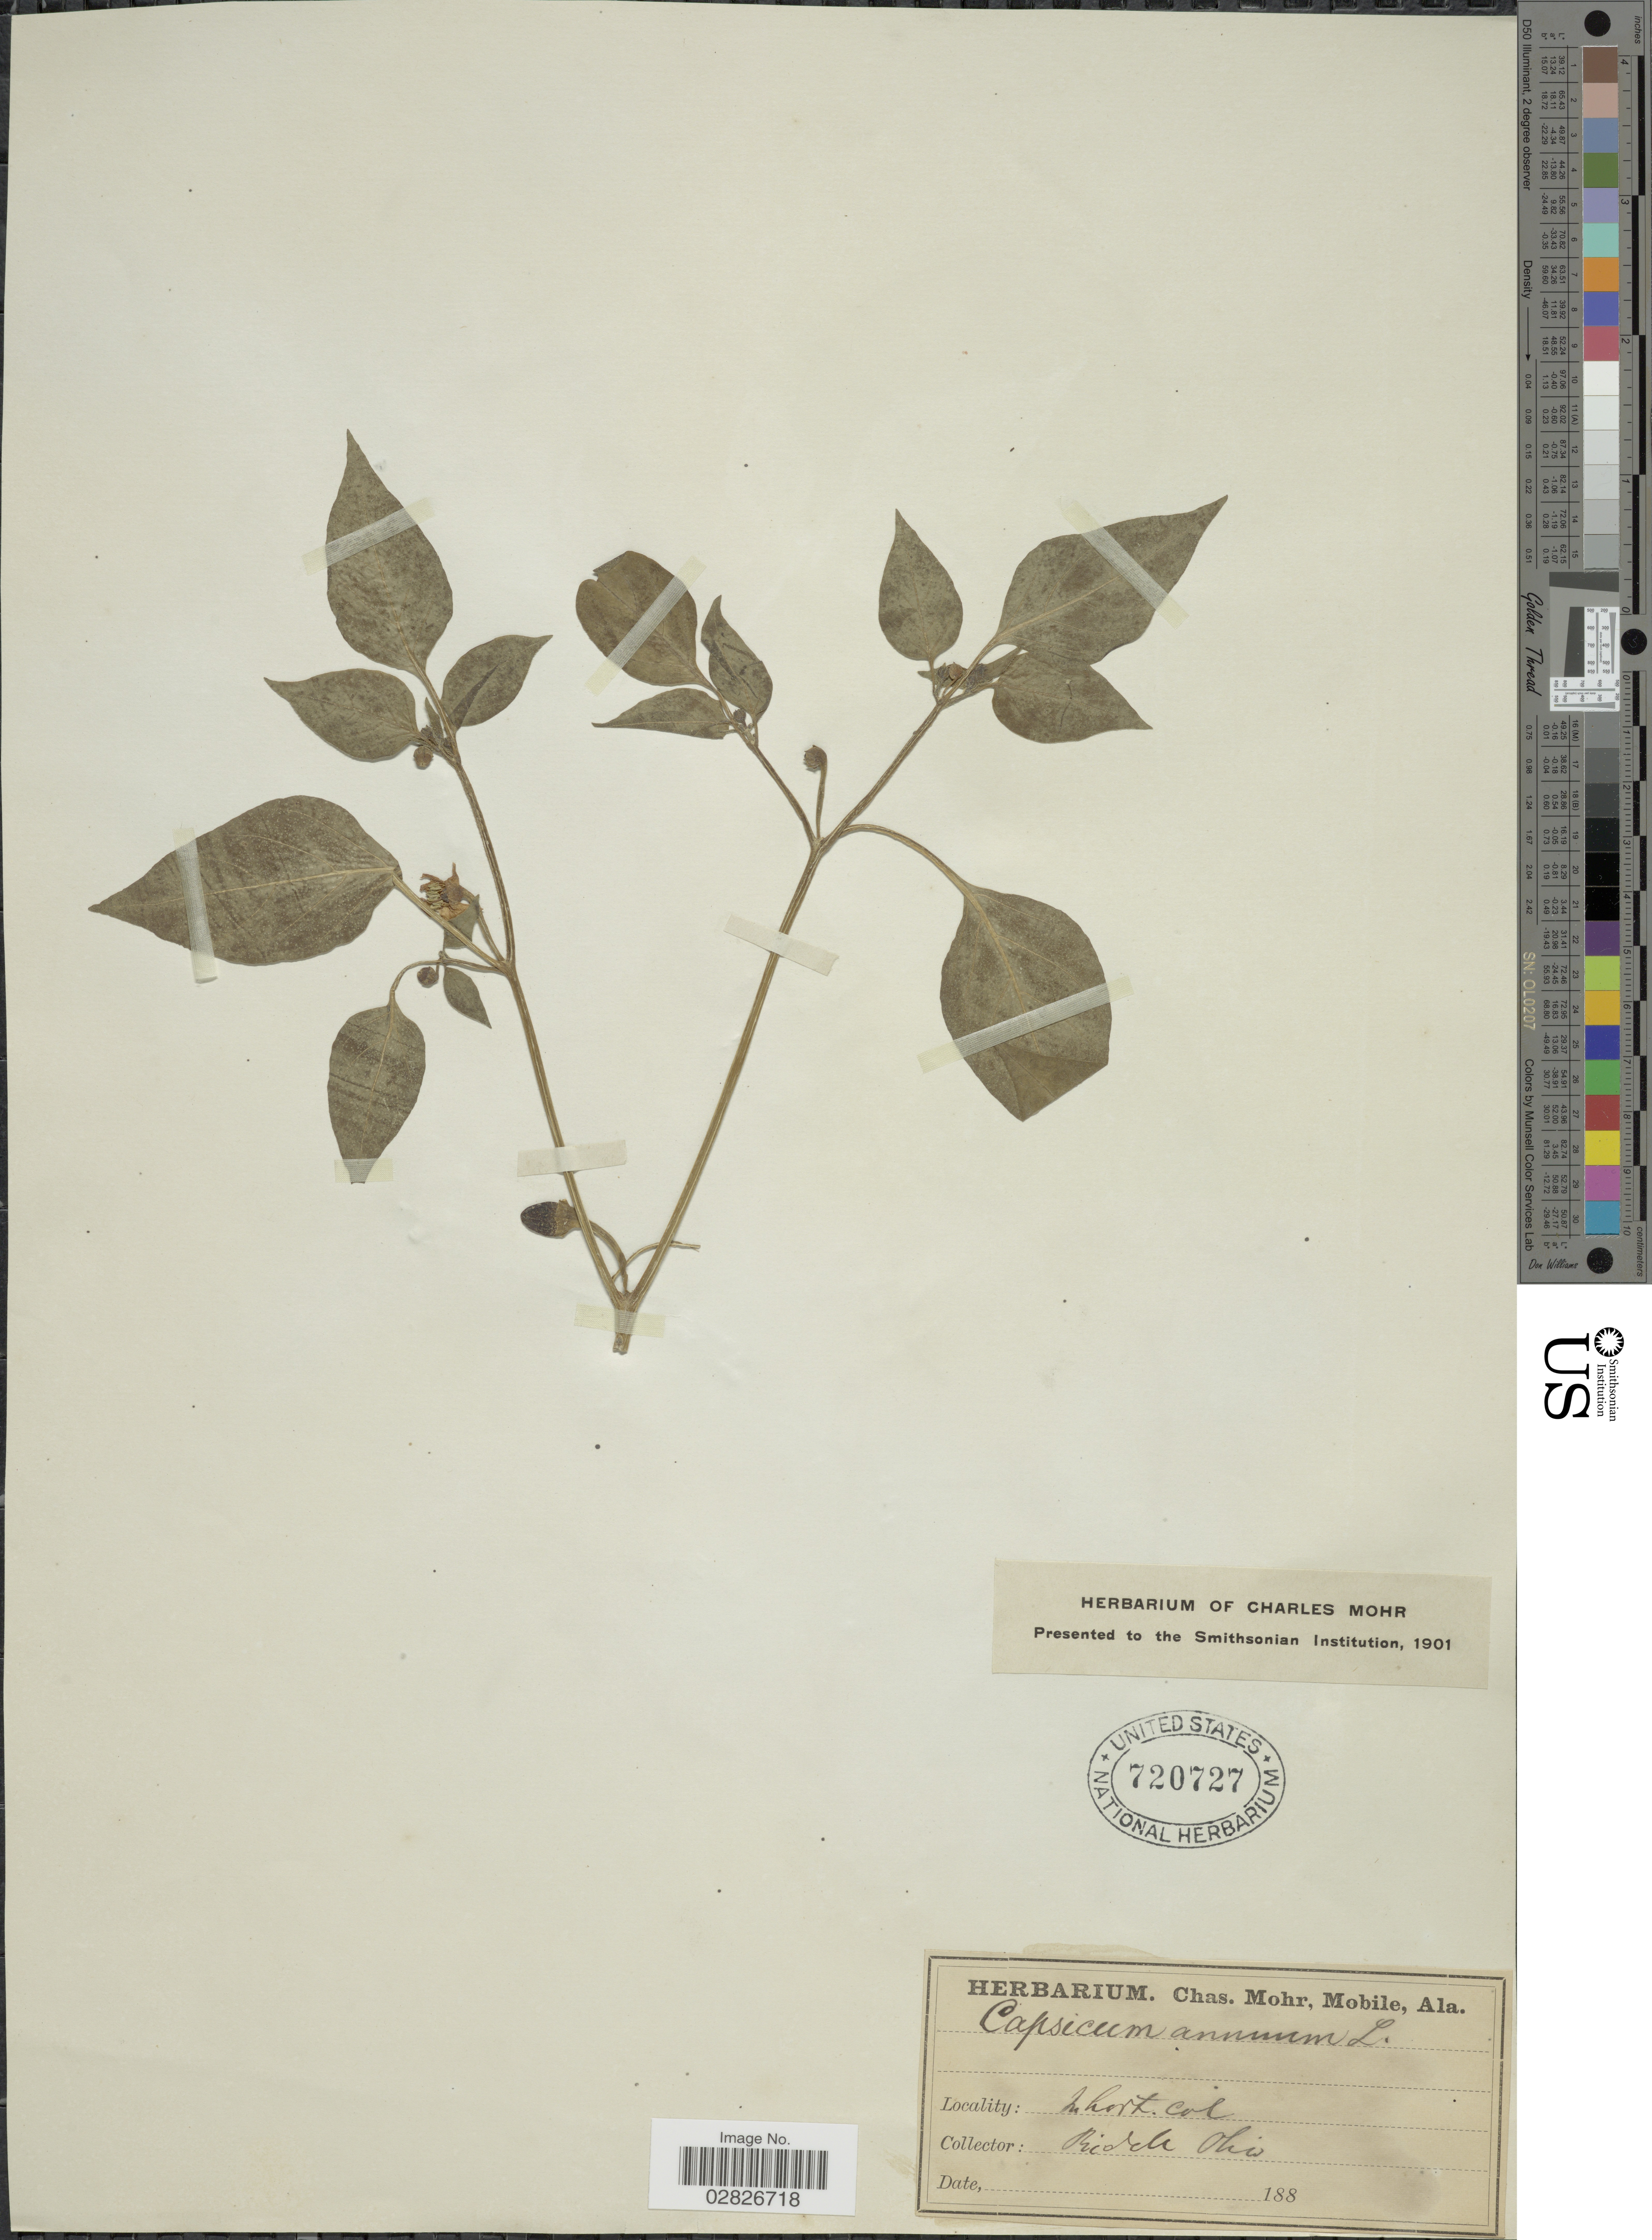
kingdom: Plantae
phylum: Tracheophyta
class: Magnoliopsida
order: Solanales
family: Solanaceae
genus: Capsicum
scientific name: Capsicum annuum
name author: L.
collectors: -. Ridell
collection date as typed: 188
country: United States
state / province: Ohio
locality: In hort. col.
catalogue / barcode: US 720727